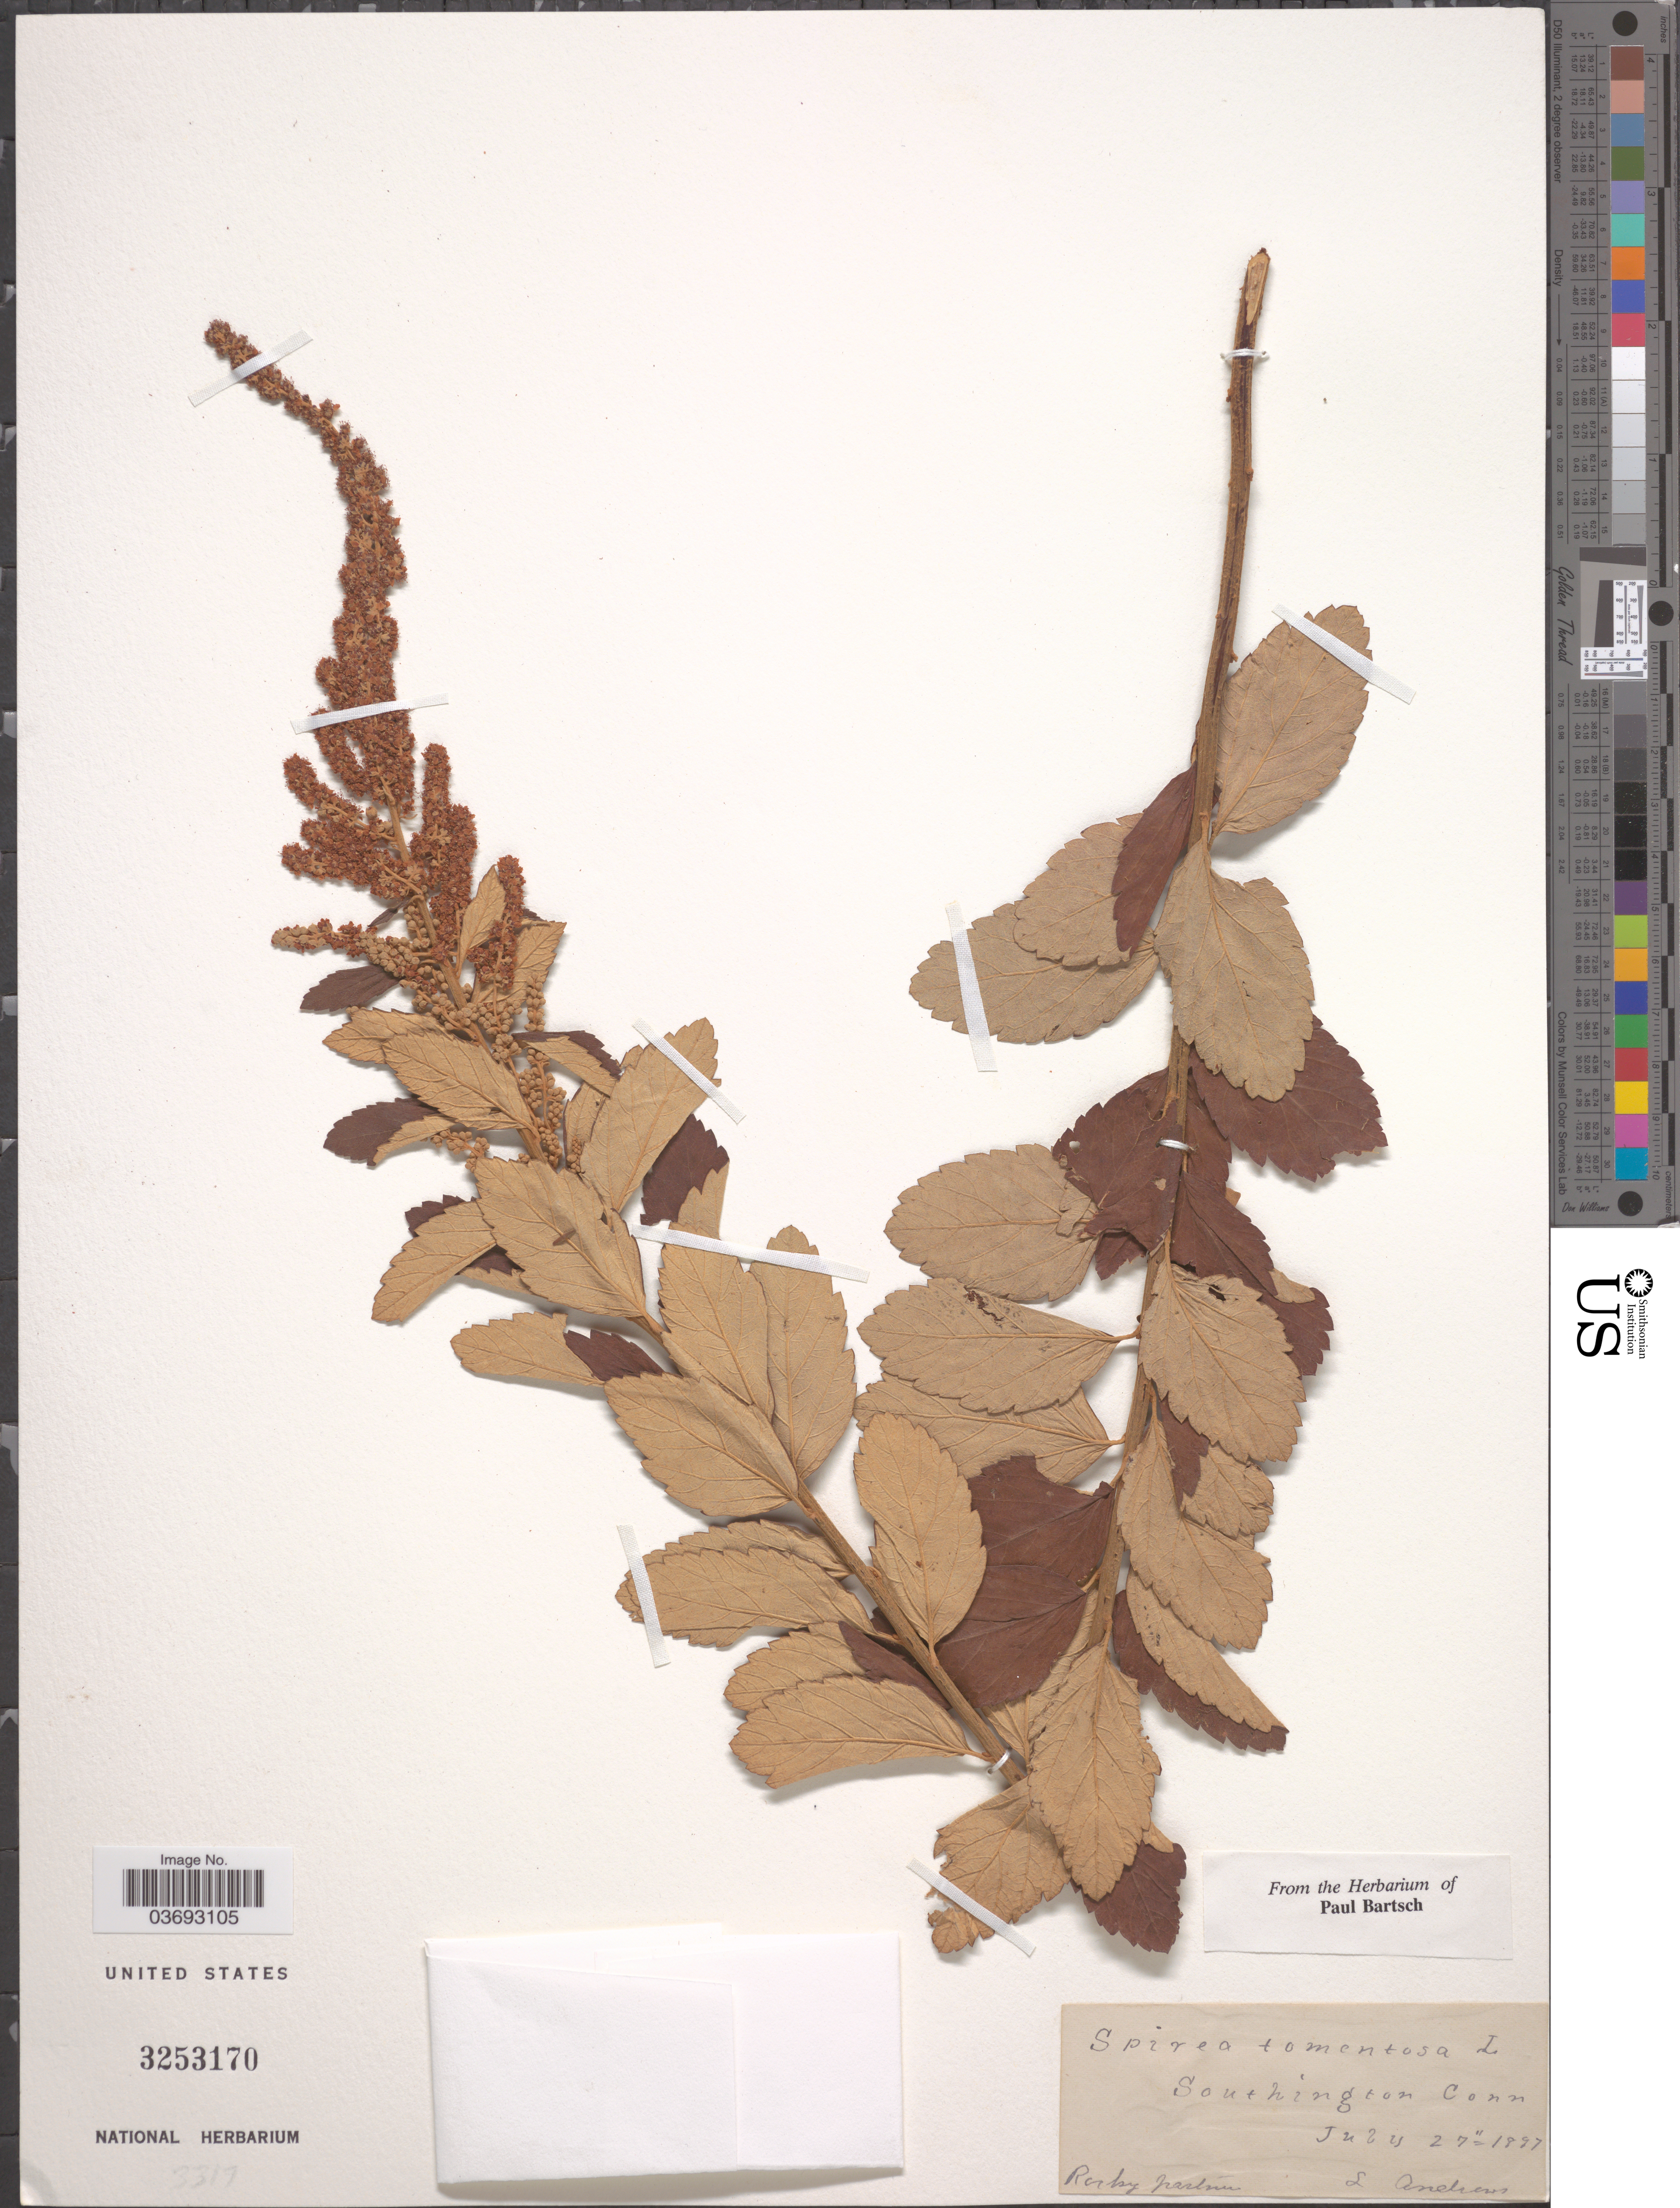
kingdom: Plantae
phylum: Tracheophyta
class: Magnoliopsida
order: Rosales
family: Rosaceae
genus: Spiraea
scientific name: Spiraea tomentosa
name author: L.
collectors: L. Andrews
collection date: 1897-07-27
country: United States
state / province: Connecticut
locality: Southington.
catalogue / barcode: US 3253170